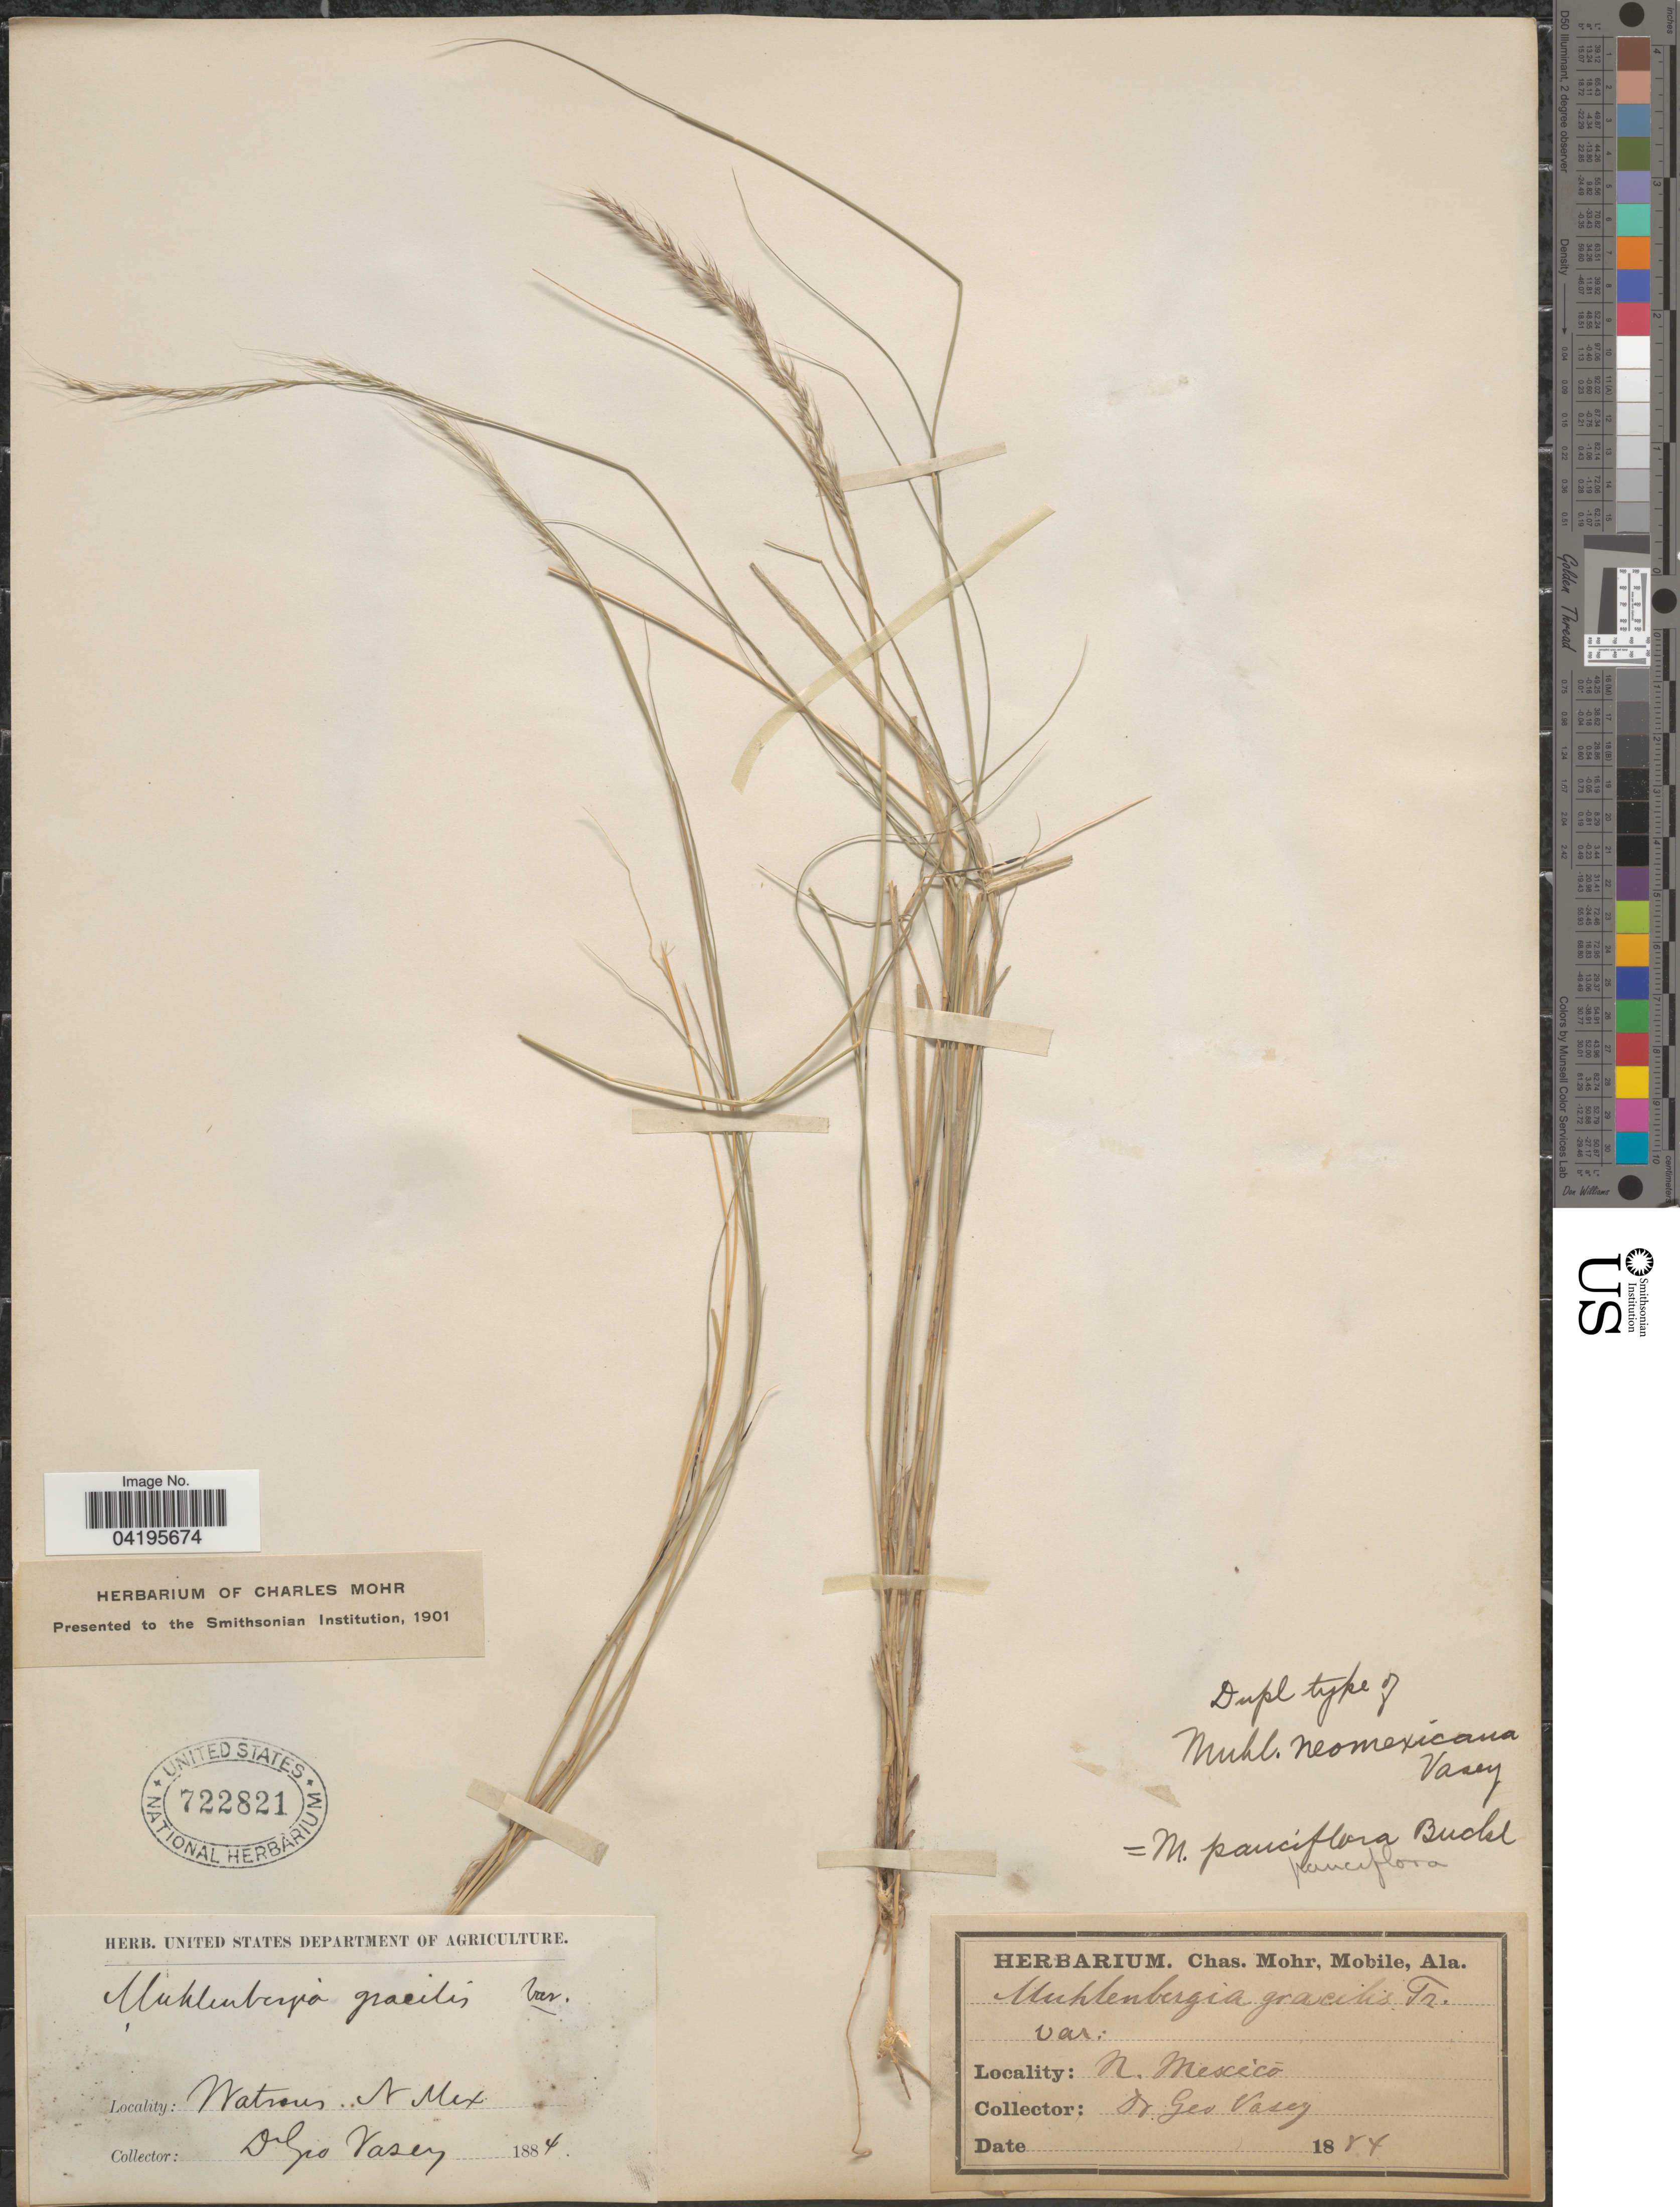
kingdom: Plantae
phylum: Tracheophyta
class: Liliopsida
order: Poales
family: Poaceae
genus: Muhlenbergia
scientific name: Muhlenbergia pauciflora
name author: Buckley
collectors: G. Vasey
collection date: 1884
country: United States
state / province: New Mexico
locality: Watrous.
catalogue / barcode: US 722821